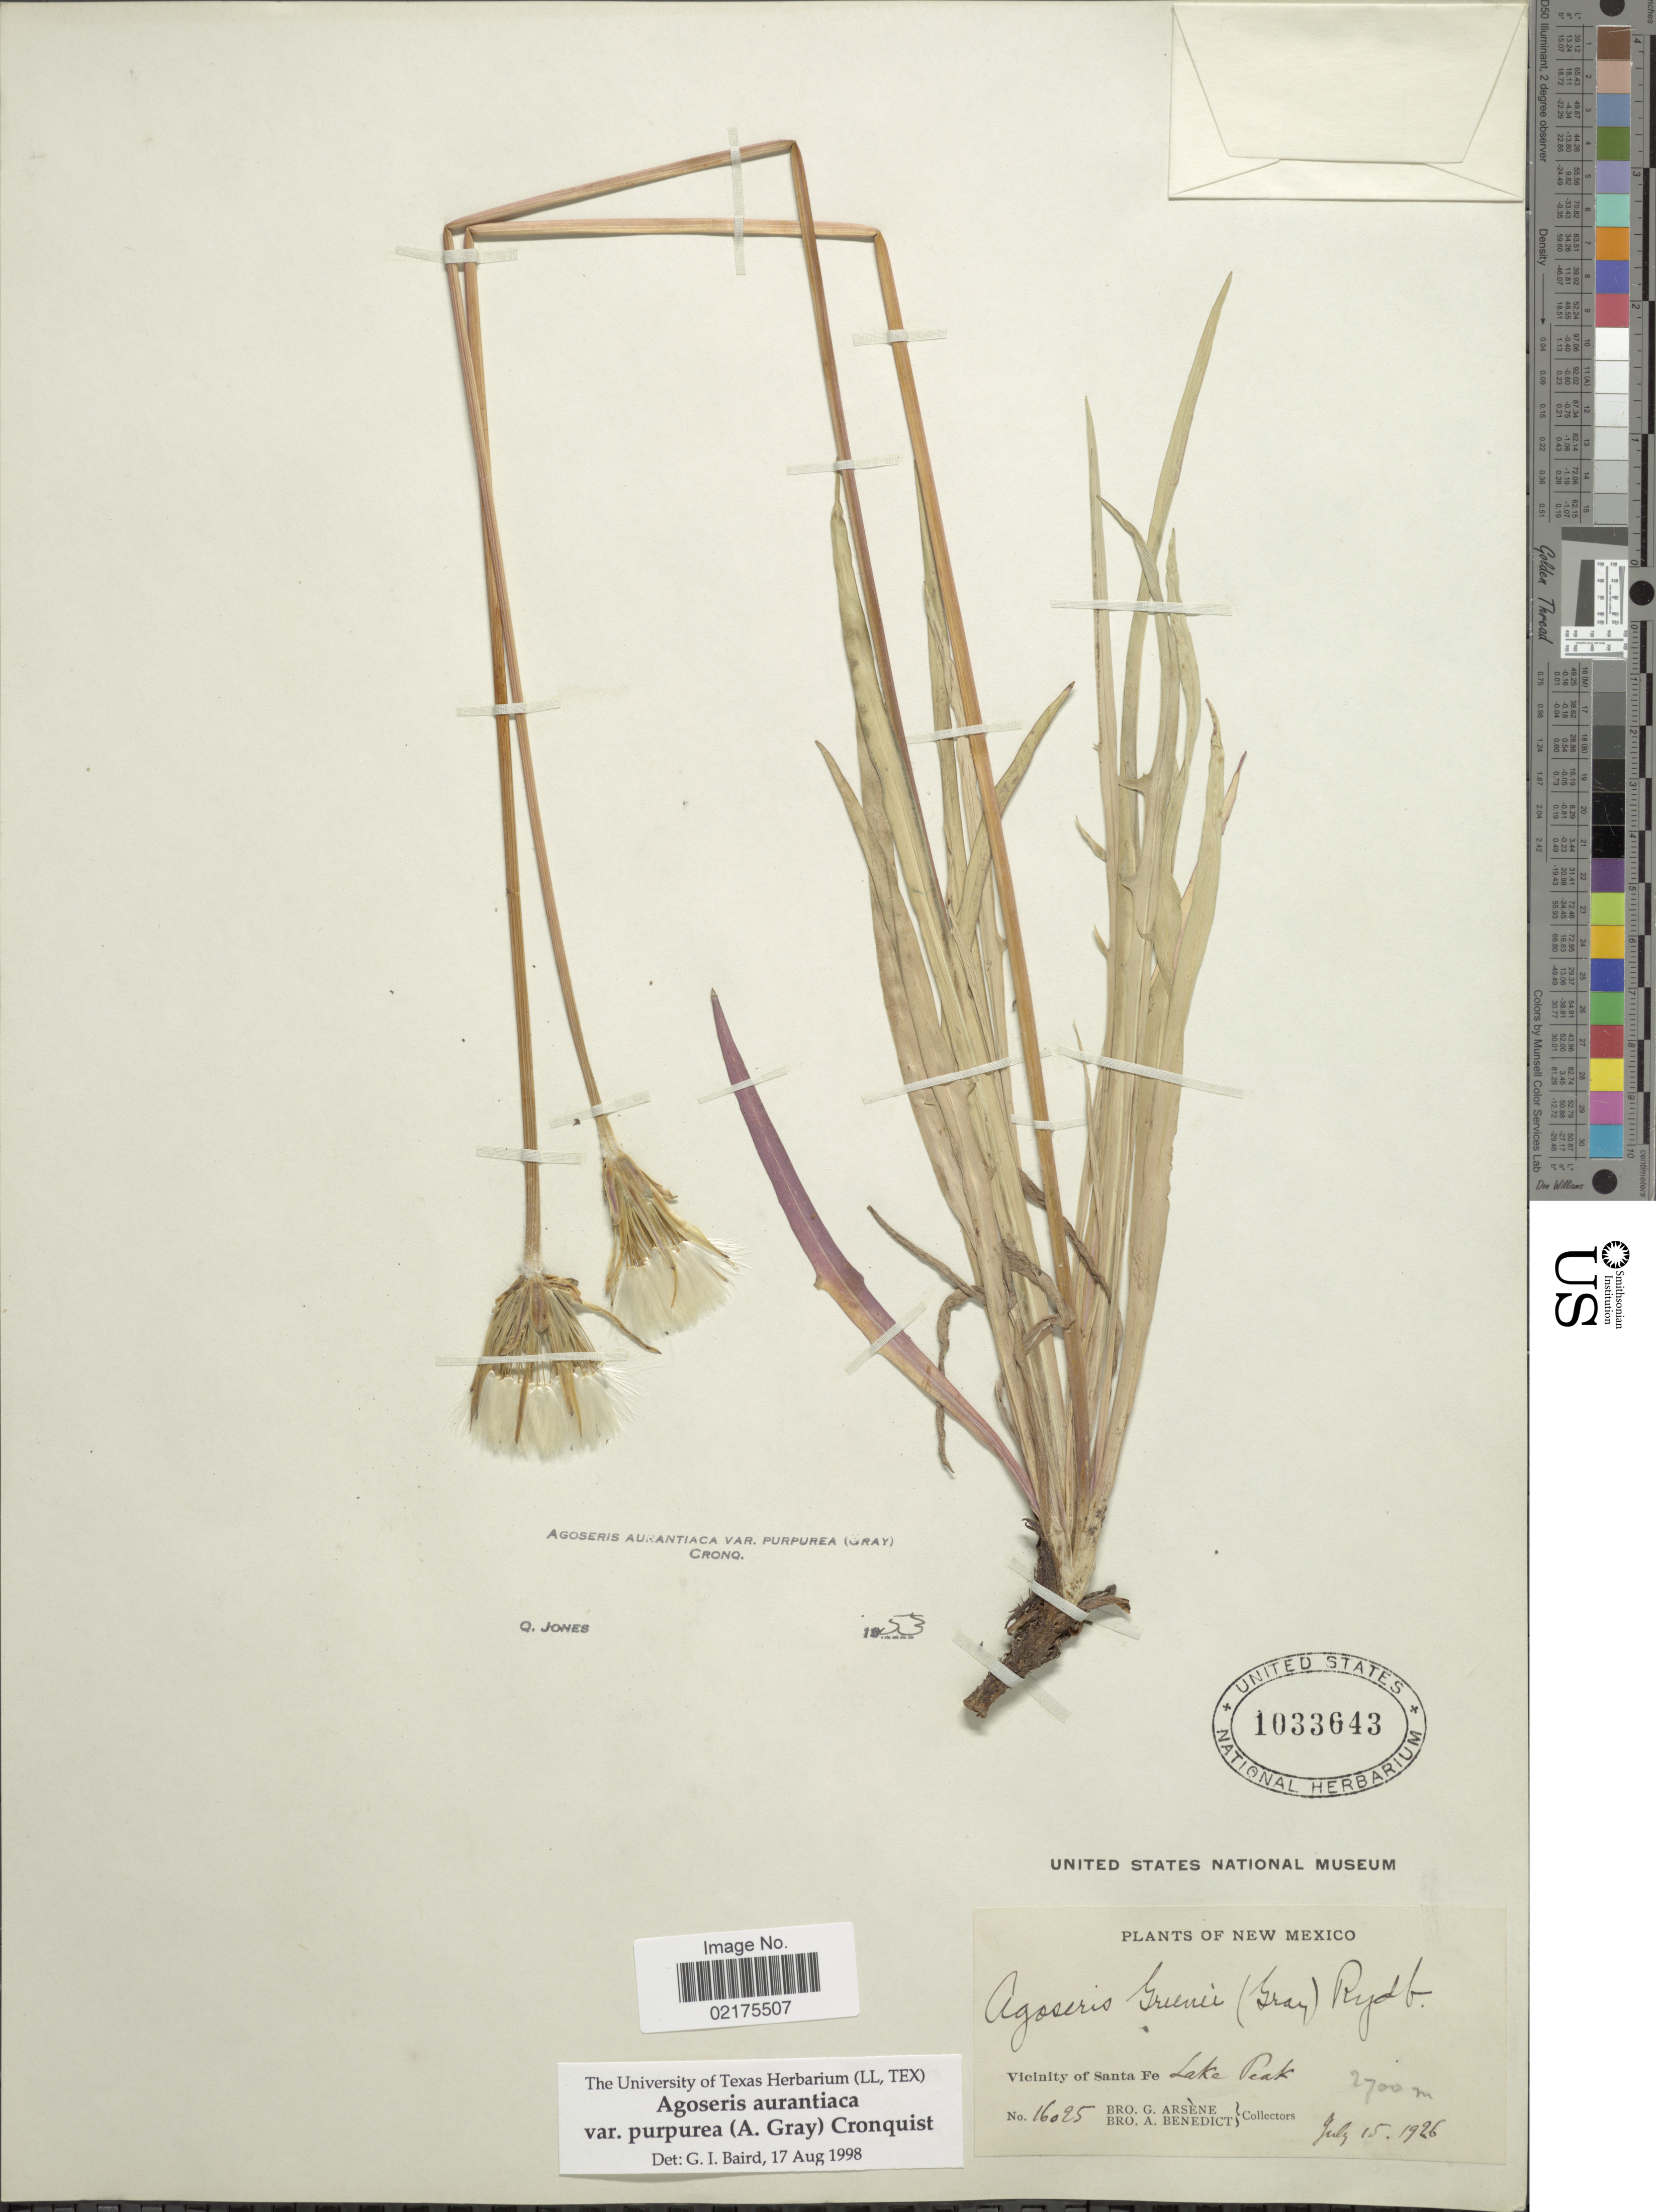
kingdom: Plantae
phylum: Tracheophyta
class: Magnoliopsida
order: Asterales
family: Asteraceae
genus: Agoseris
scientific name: Agoseris aurantiaca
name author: (Hook.) Greene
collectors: Bro. G. Arsène & Bro. A. Benedict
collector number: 16025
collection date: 1926-07-15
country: United States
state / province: New Mexico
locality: Vicinity of Santa Fe Lake Peak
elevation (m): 2700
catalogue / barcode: US 1033643